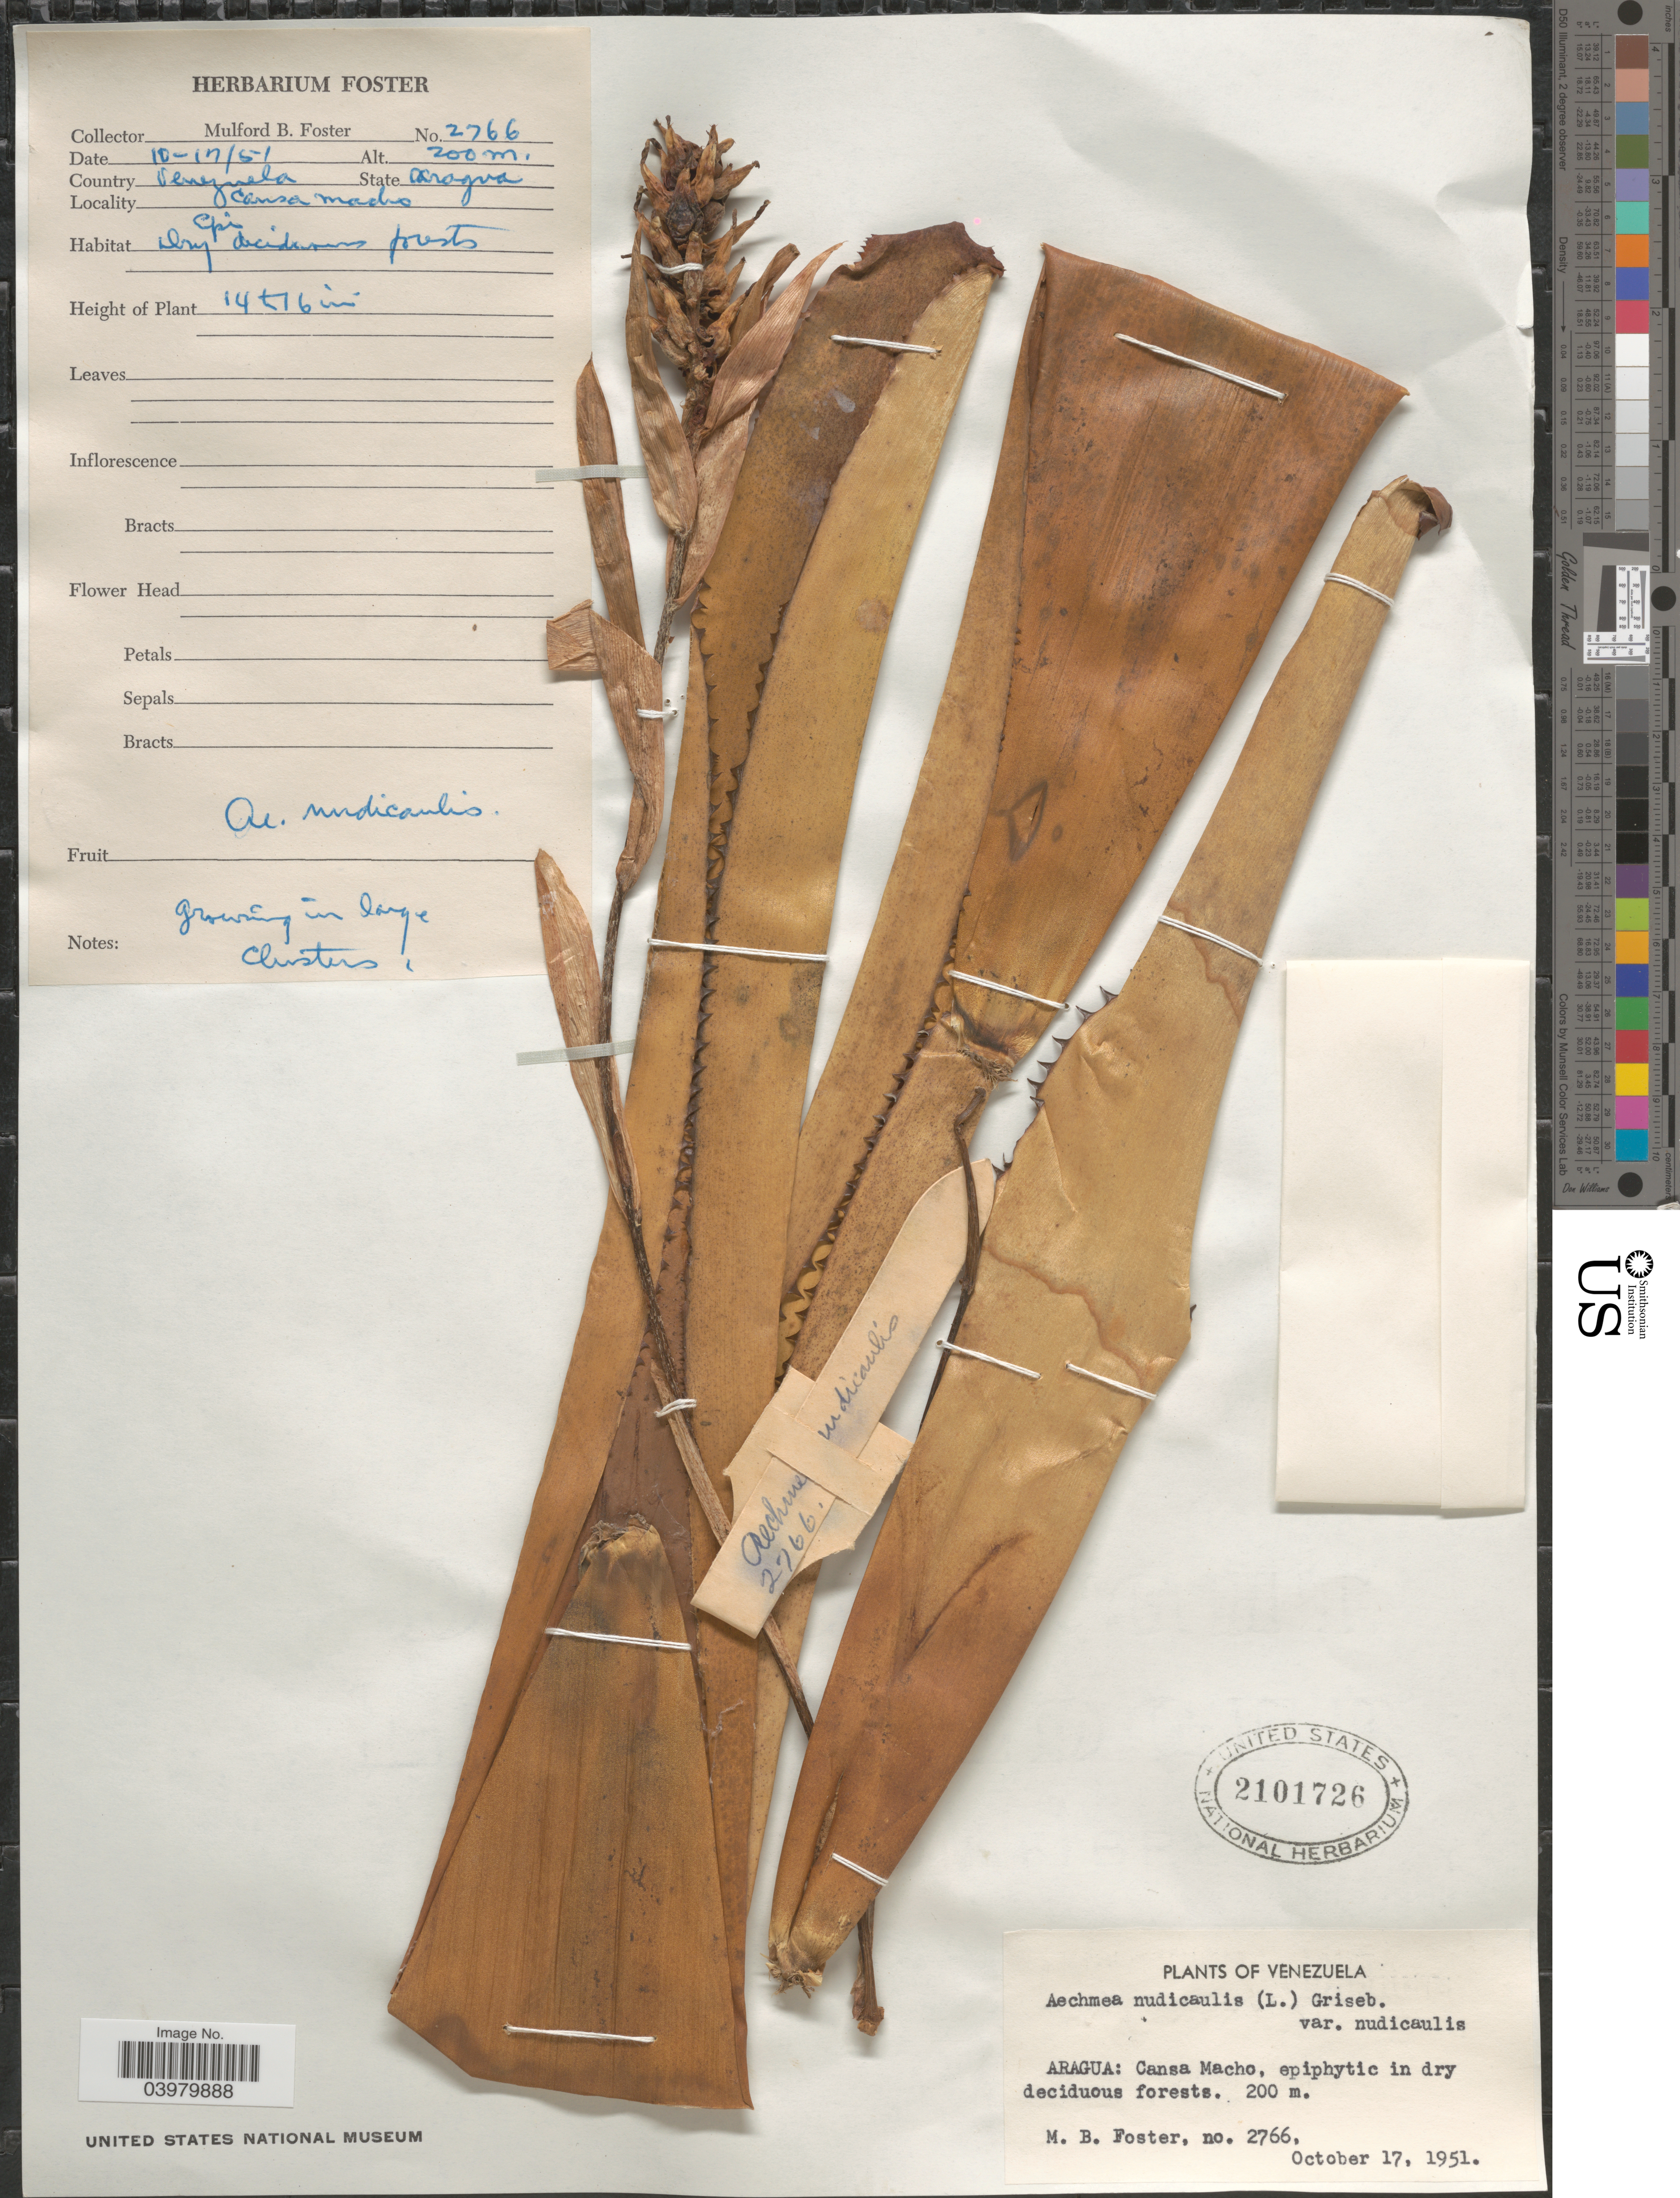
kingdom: Plantae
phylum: Tracheophyta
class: Liliopsida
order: Poales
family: Bromeliaceae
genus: Aechmea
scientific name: Aechmea nudicaulis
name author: (L.) Griseb.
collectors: M. B. Foster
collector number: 2766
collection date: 1951-10-17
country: Venezuela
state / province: Aragua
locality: Cansa Macho.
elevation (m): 200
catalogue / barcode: US 2101726